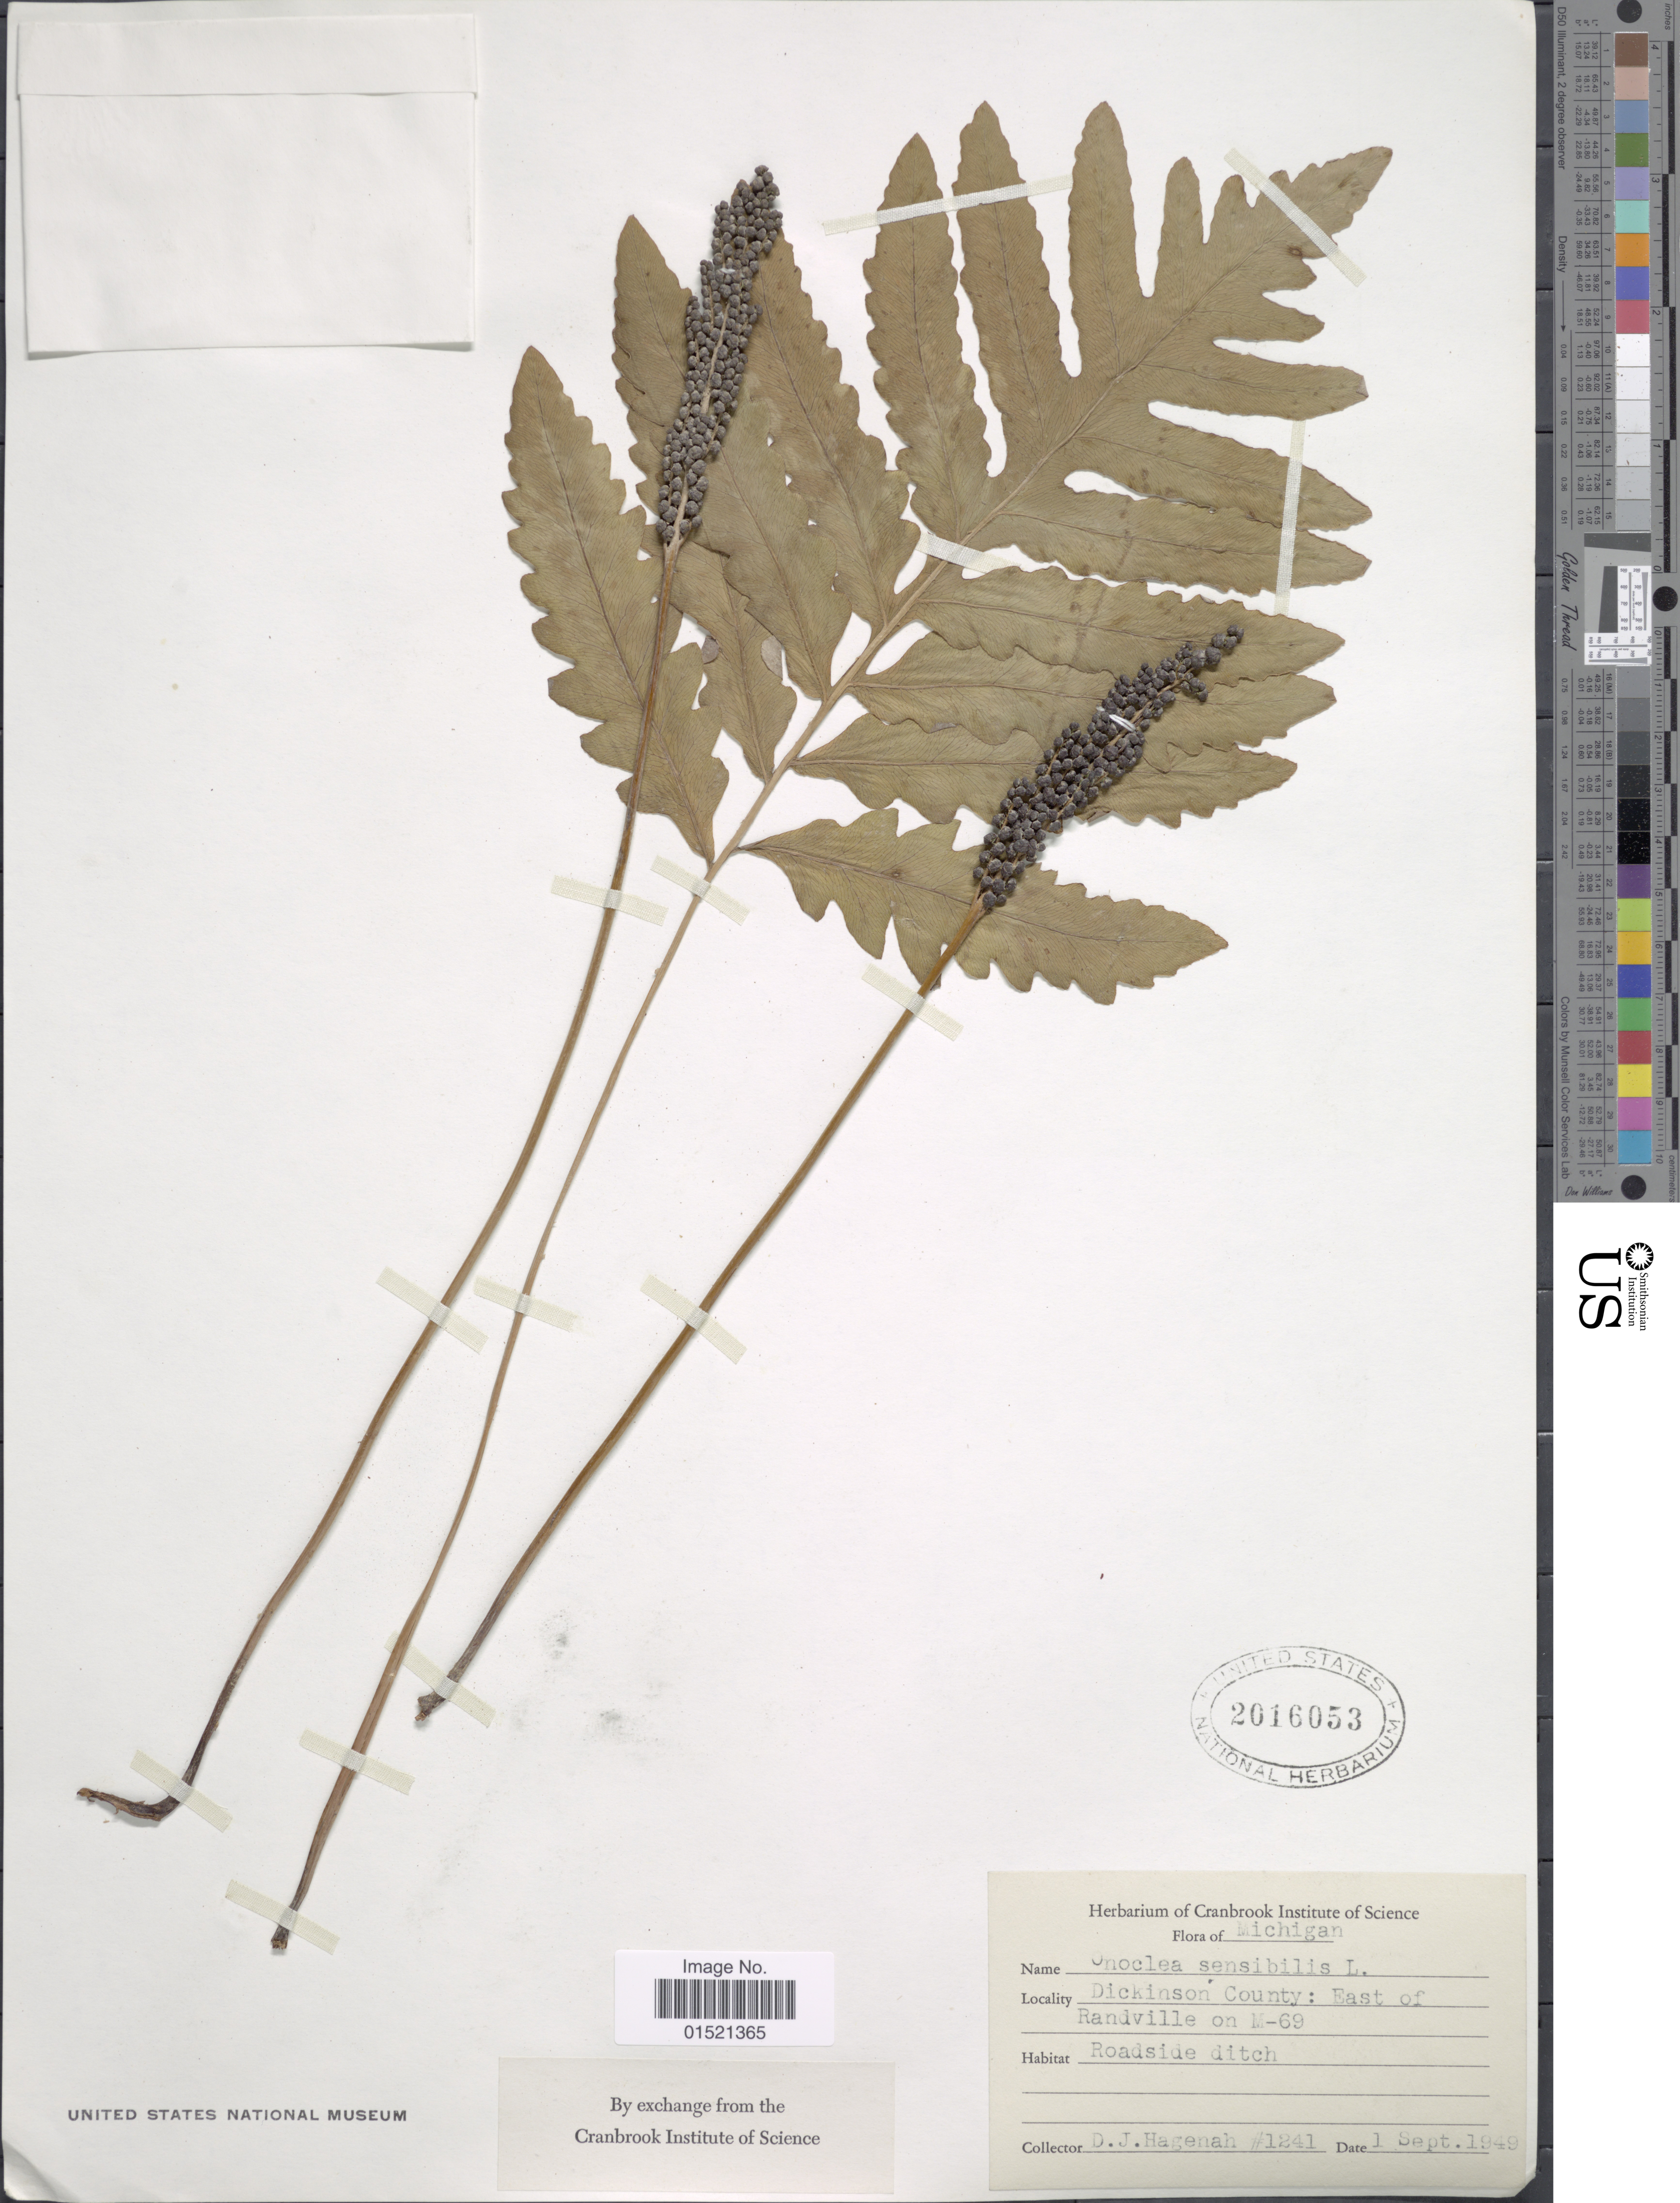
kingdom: Plantae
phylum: Tracheophyta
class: Polypodiopsida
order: Polypodiales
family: Onocleaceae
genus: Onoclea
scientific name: Onoclea sensibilis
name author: L.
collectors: D. Hagenah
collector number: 1241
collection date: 1949-09-01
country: United States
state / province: Michigan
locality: Dickinson County: East of Randville on M-69, Roadside ditch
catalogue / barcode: US 2016053